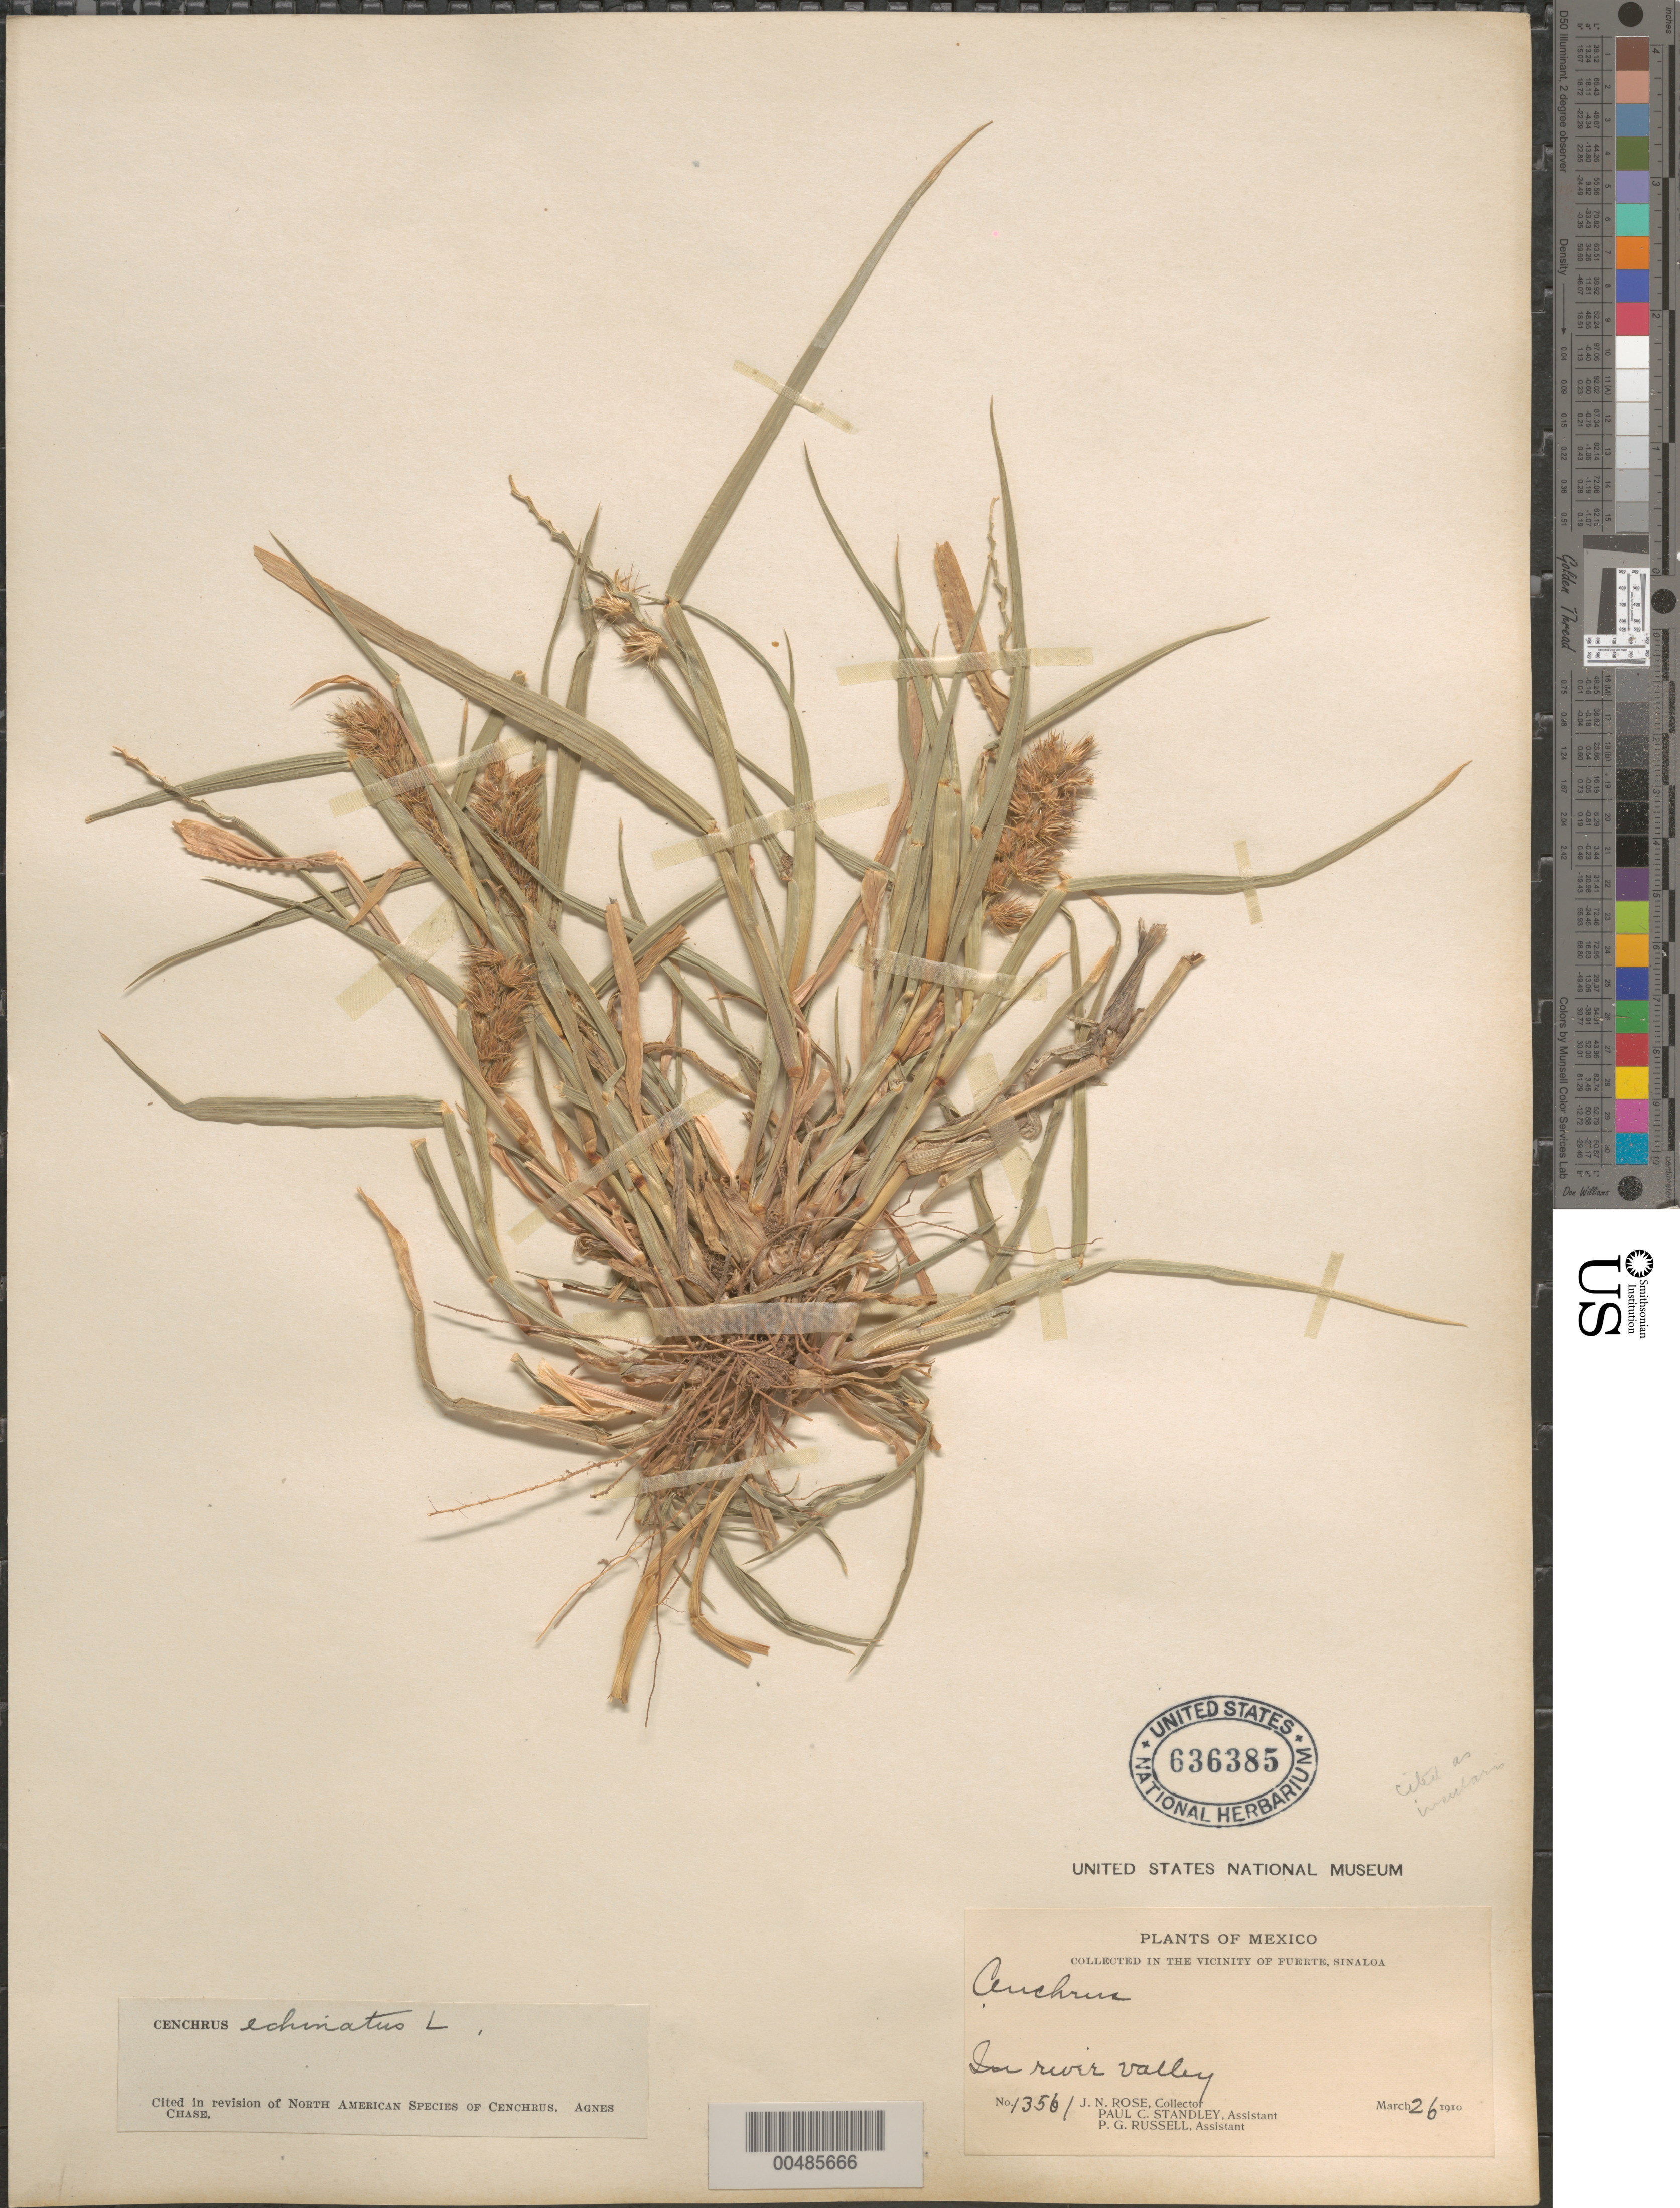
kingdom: Plantae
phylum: Tracheophyta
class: Liliopsida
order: Poales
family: Poaceae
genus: Cenchrus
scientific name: Cenchrus echinatus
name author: L.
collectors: J. N. Rose, P. C. Standley & P. G. Russell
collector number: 13561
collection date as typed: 26 Mar 1910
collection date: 1910-03-26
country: Mexico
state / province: Sinaloa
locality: Vicinity of Fuerte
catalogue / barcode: US 636385